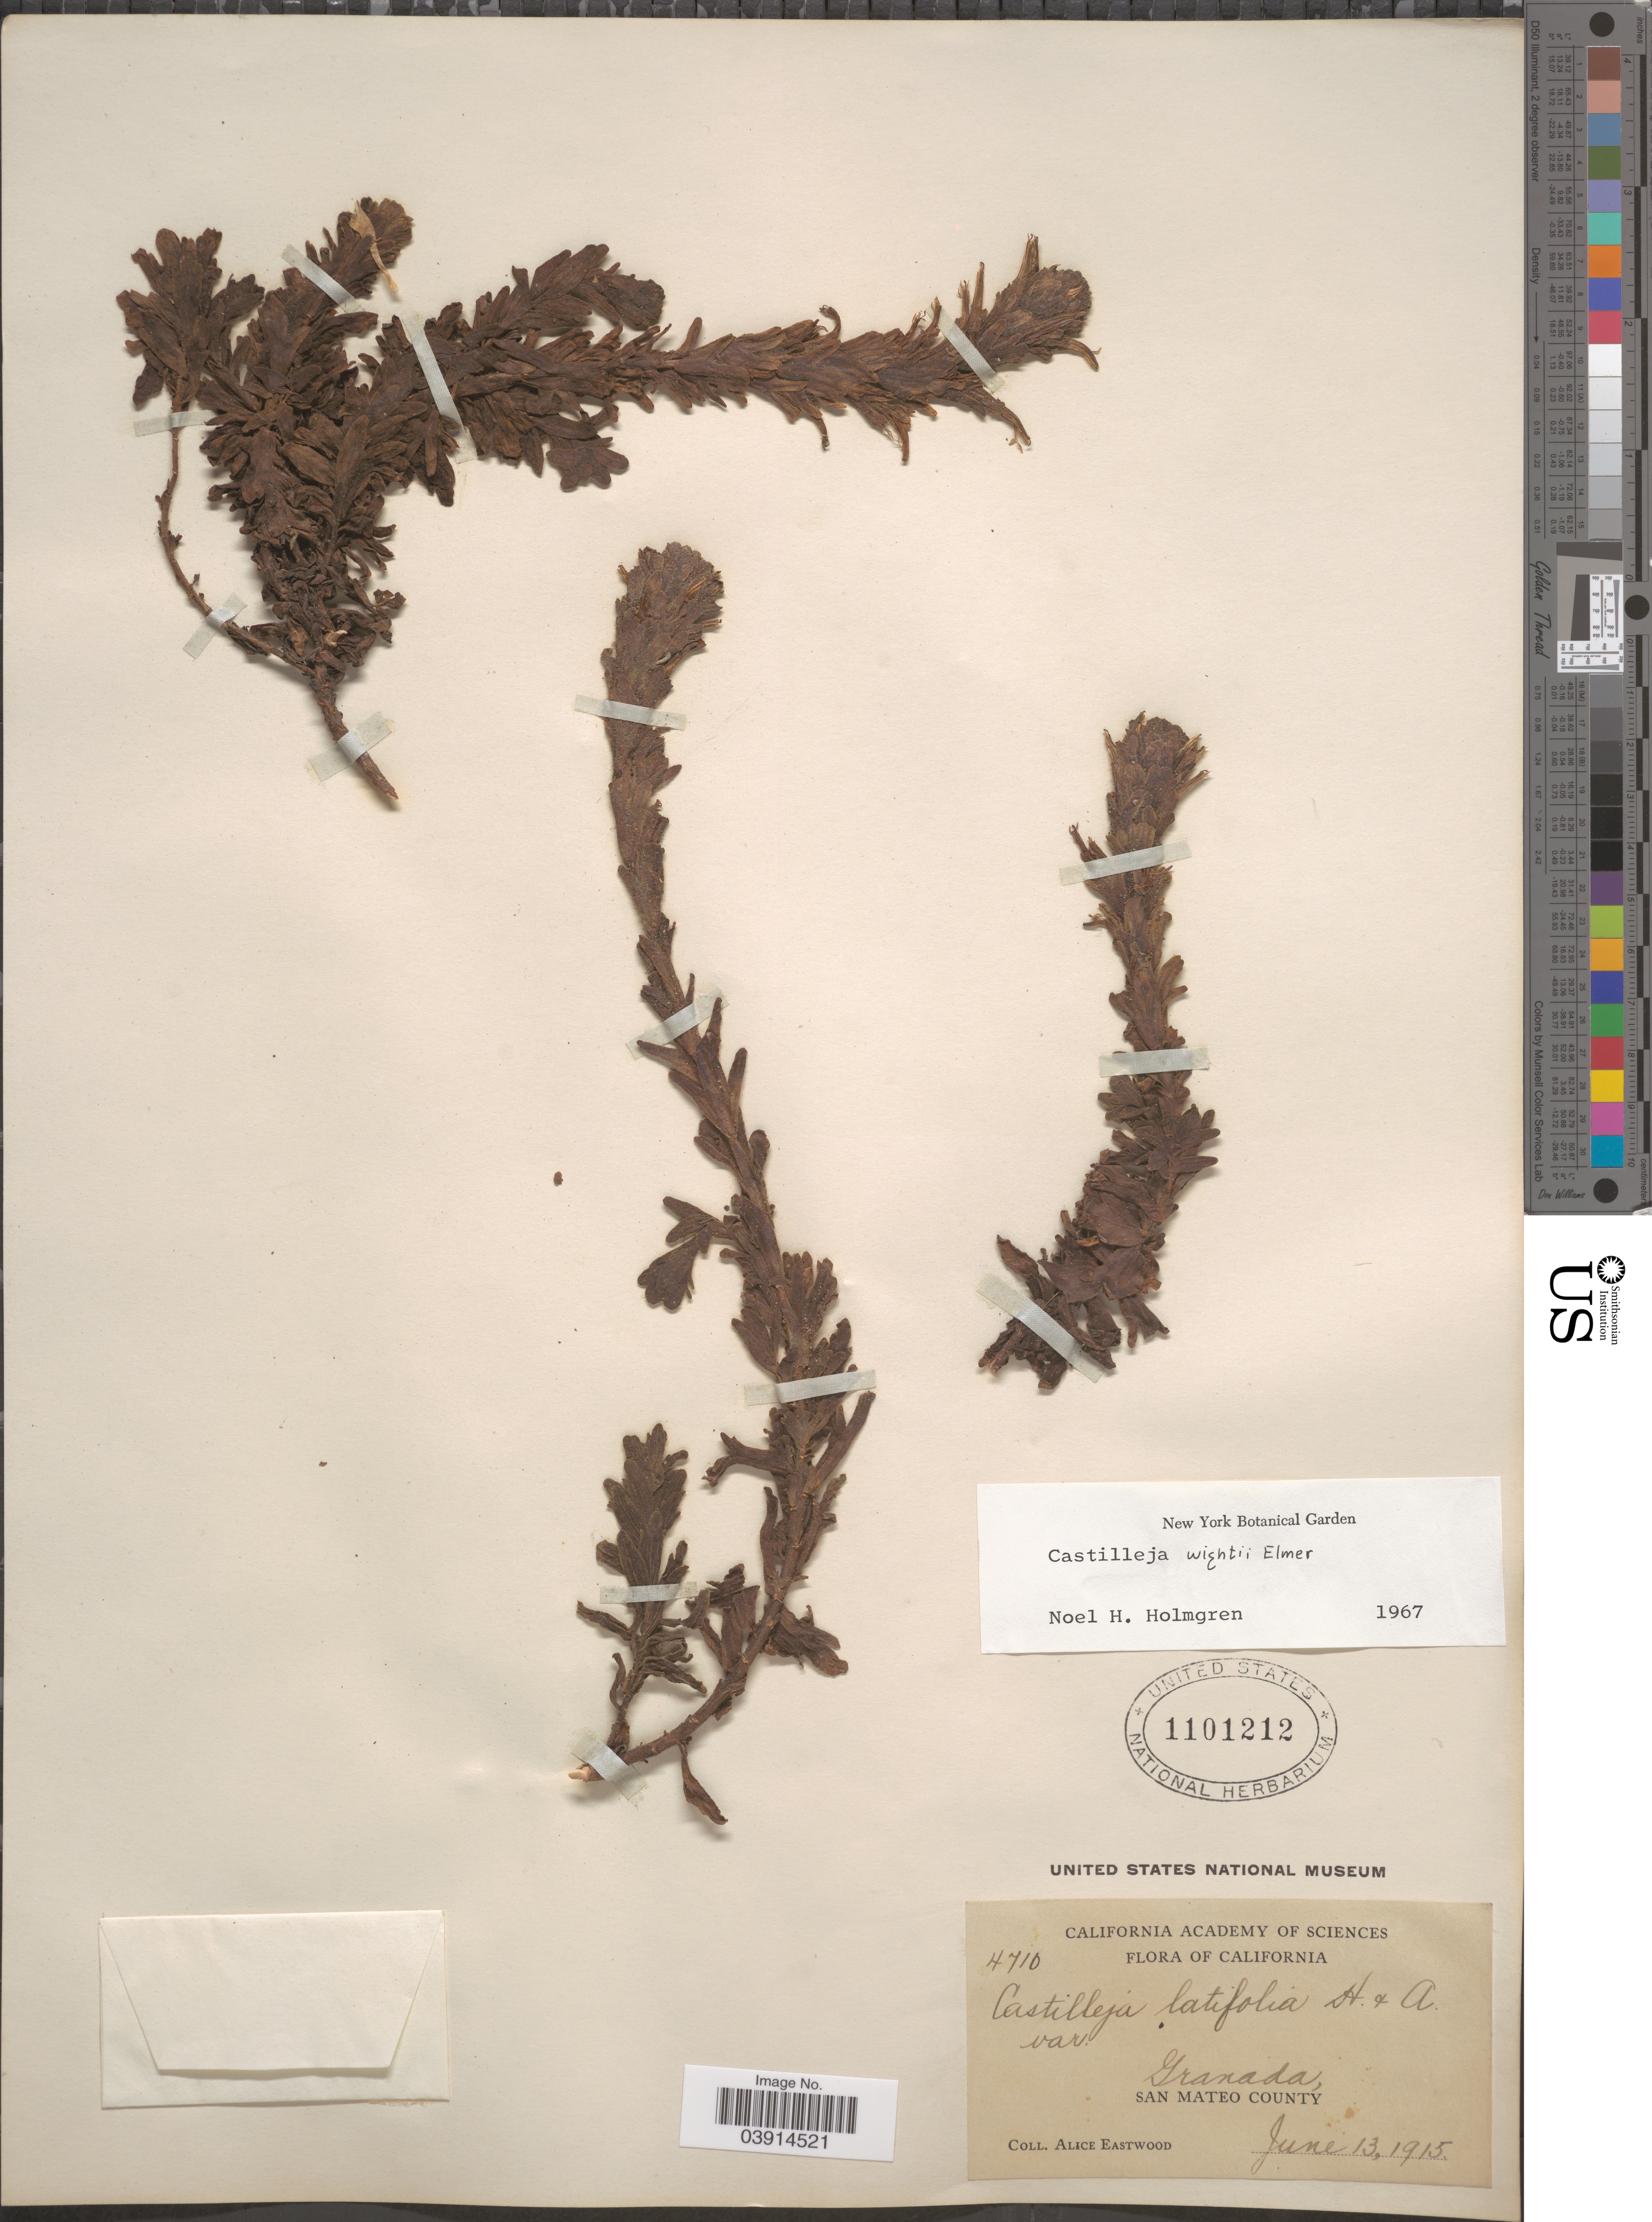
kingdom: Plantae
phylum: Tracheophyta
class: Magnoliopsida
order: Lamiales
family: Orobanchaceae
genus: Castilleja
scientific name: Castilleja wightii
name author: Elmer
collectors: A. Eastwood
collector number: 4710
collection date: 1915-06-13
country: United States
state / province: California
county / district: San Mateo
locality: Granada, San Mateo County.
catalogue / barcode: US 1101212